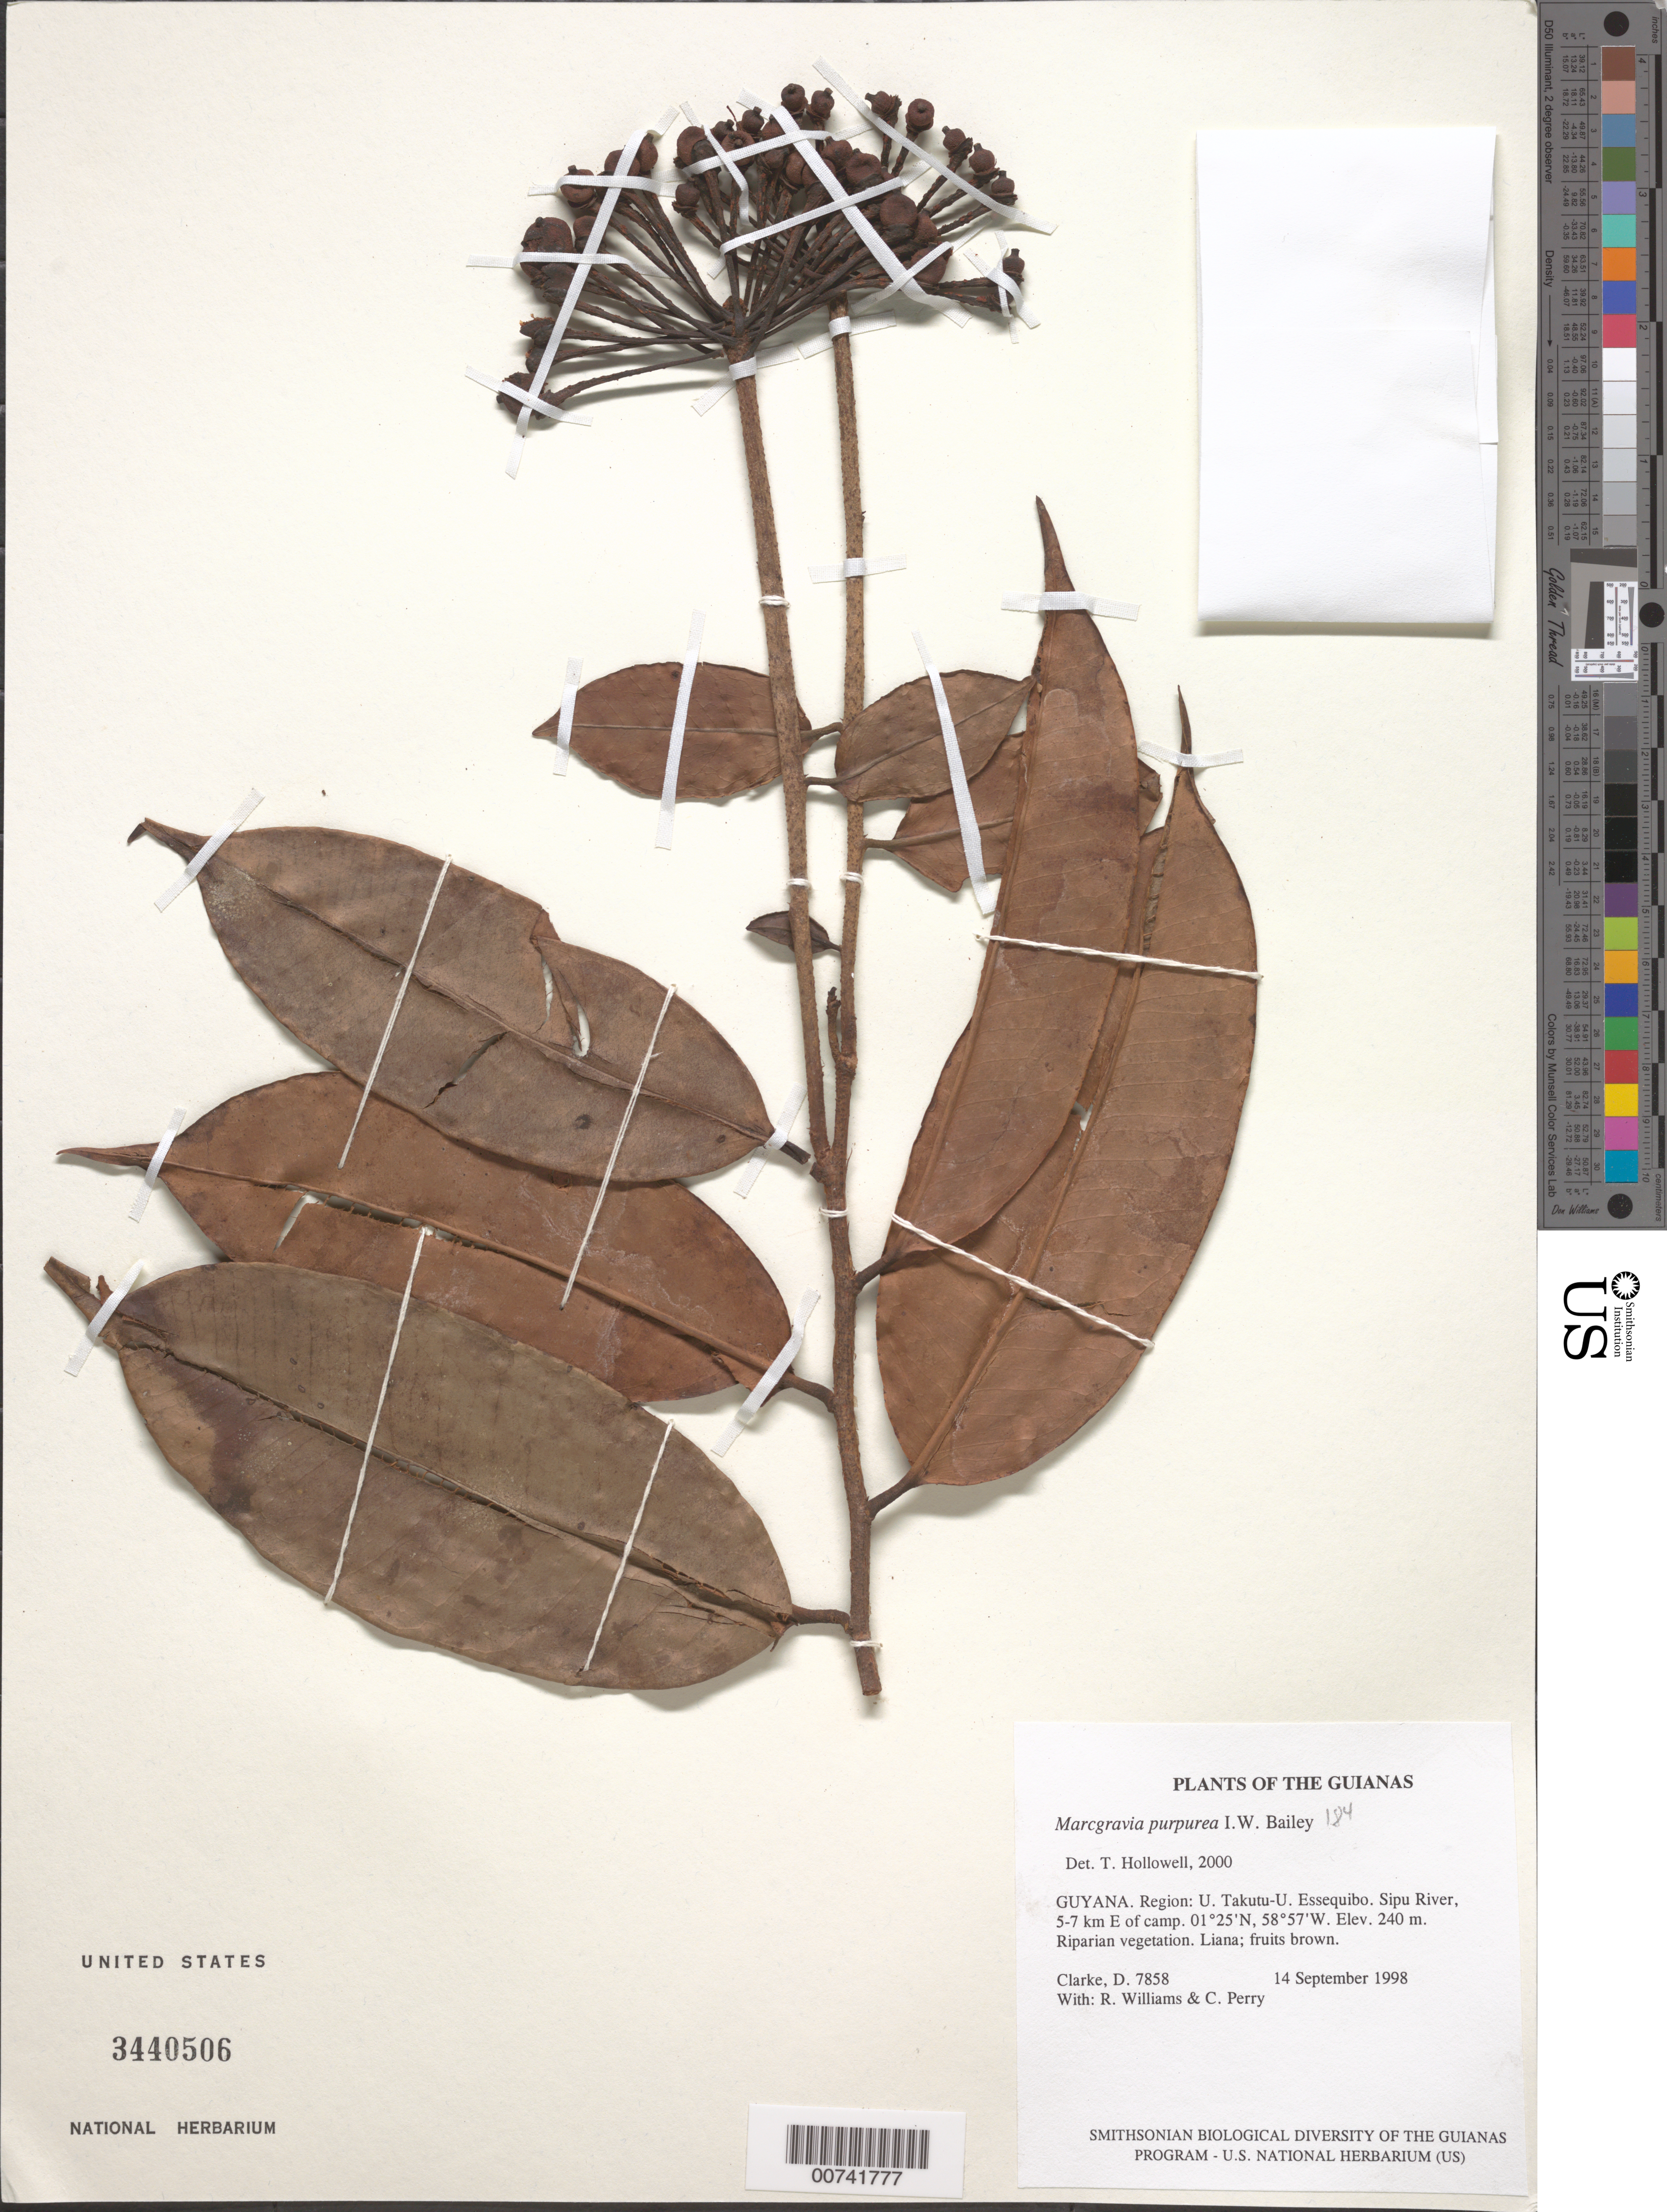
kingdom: Plantae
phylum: Tracheophyta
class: Magnoliopsida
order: Ericales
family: Marcgraviaceae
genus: Marcgravia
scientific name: Marcgravia purpurea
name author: I.W. Bailey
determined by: Hollowell, T. H., (BOT), Smithsonian Institution - National Museum of Natural History (UNITED STATES)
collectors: H. D. Clarke, R. Williams & C. Perry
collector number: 7858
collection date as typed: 14 September 1998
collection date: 1998-09-14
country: Guyana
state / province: U. Takutu-U. Essequibo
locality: Sipu River, 5-7 km E of camp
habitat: Riparian vegetation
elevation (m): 240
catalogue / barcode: US 3440506